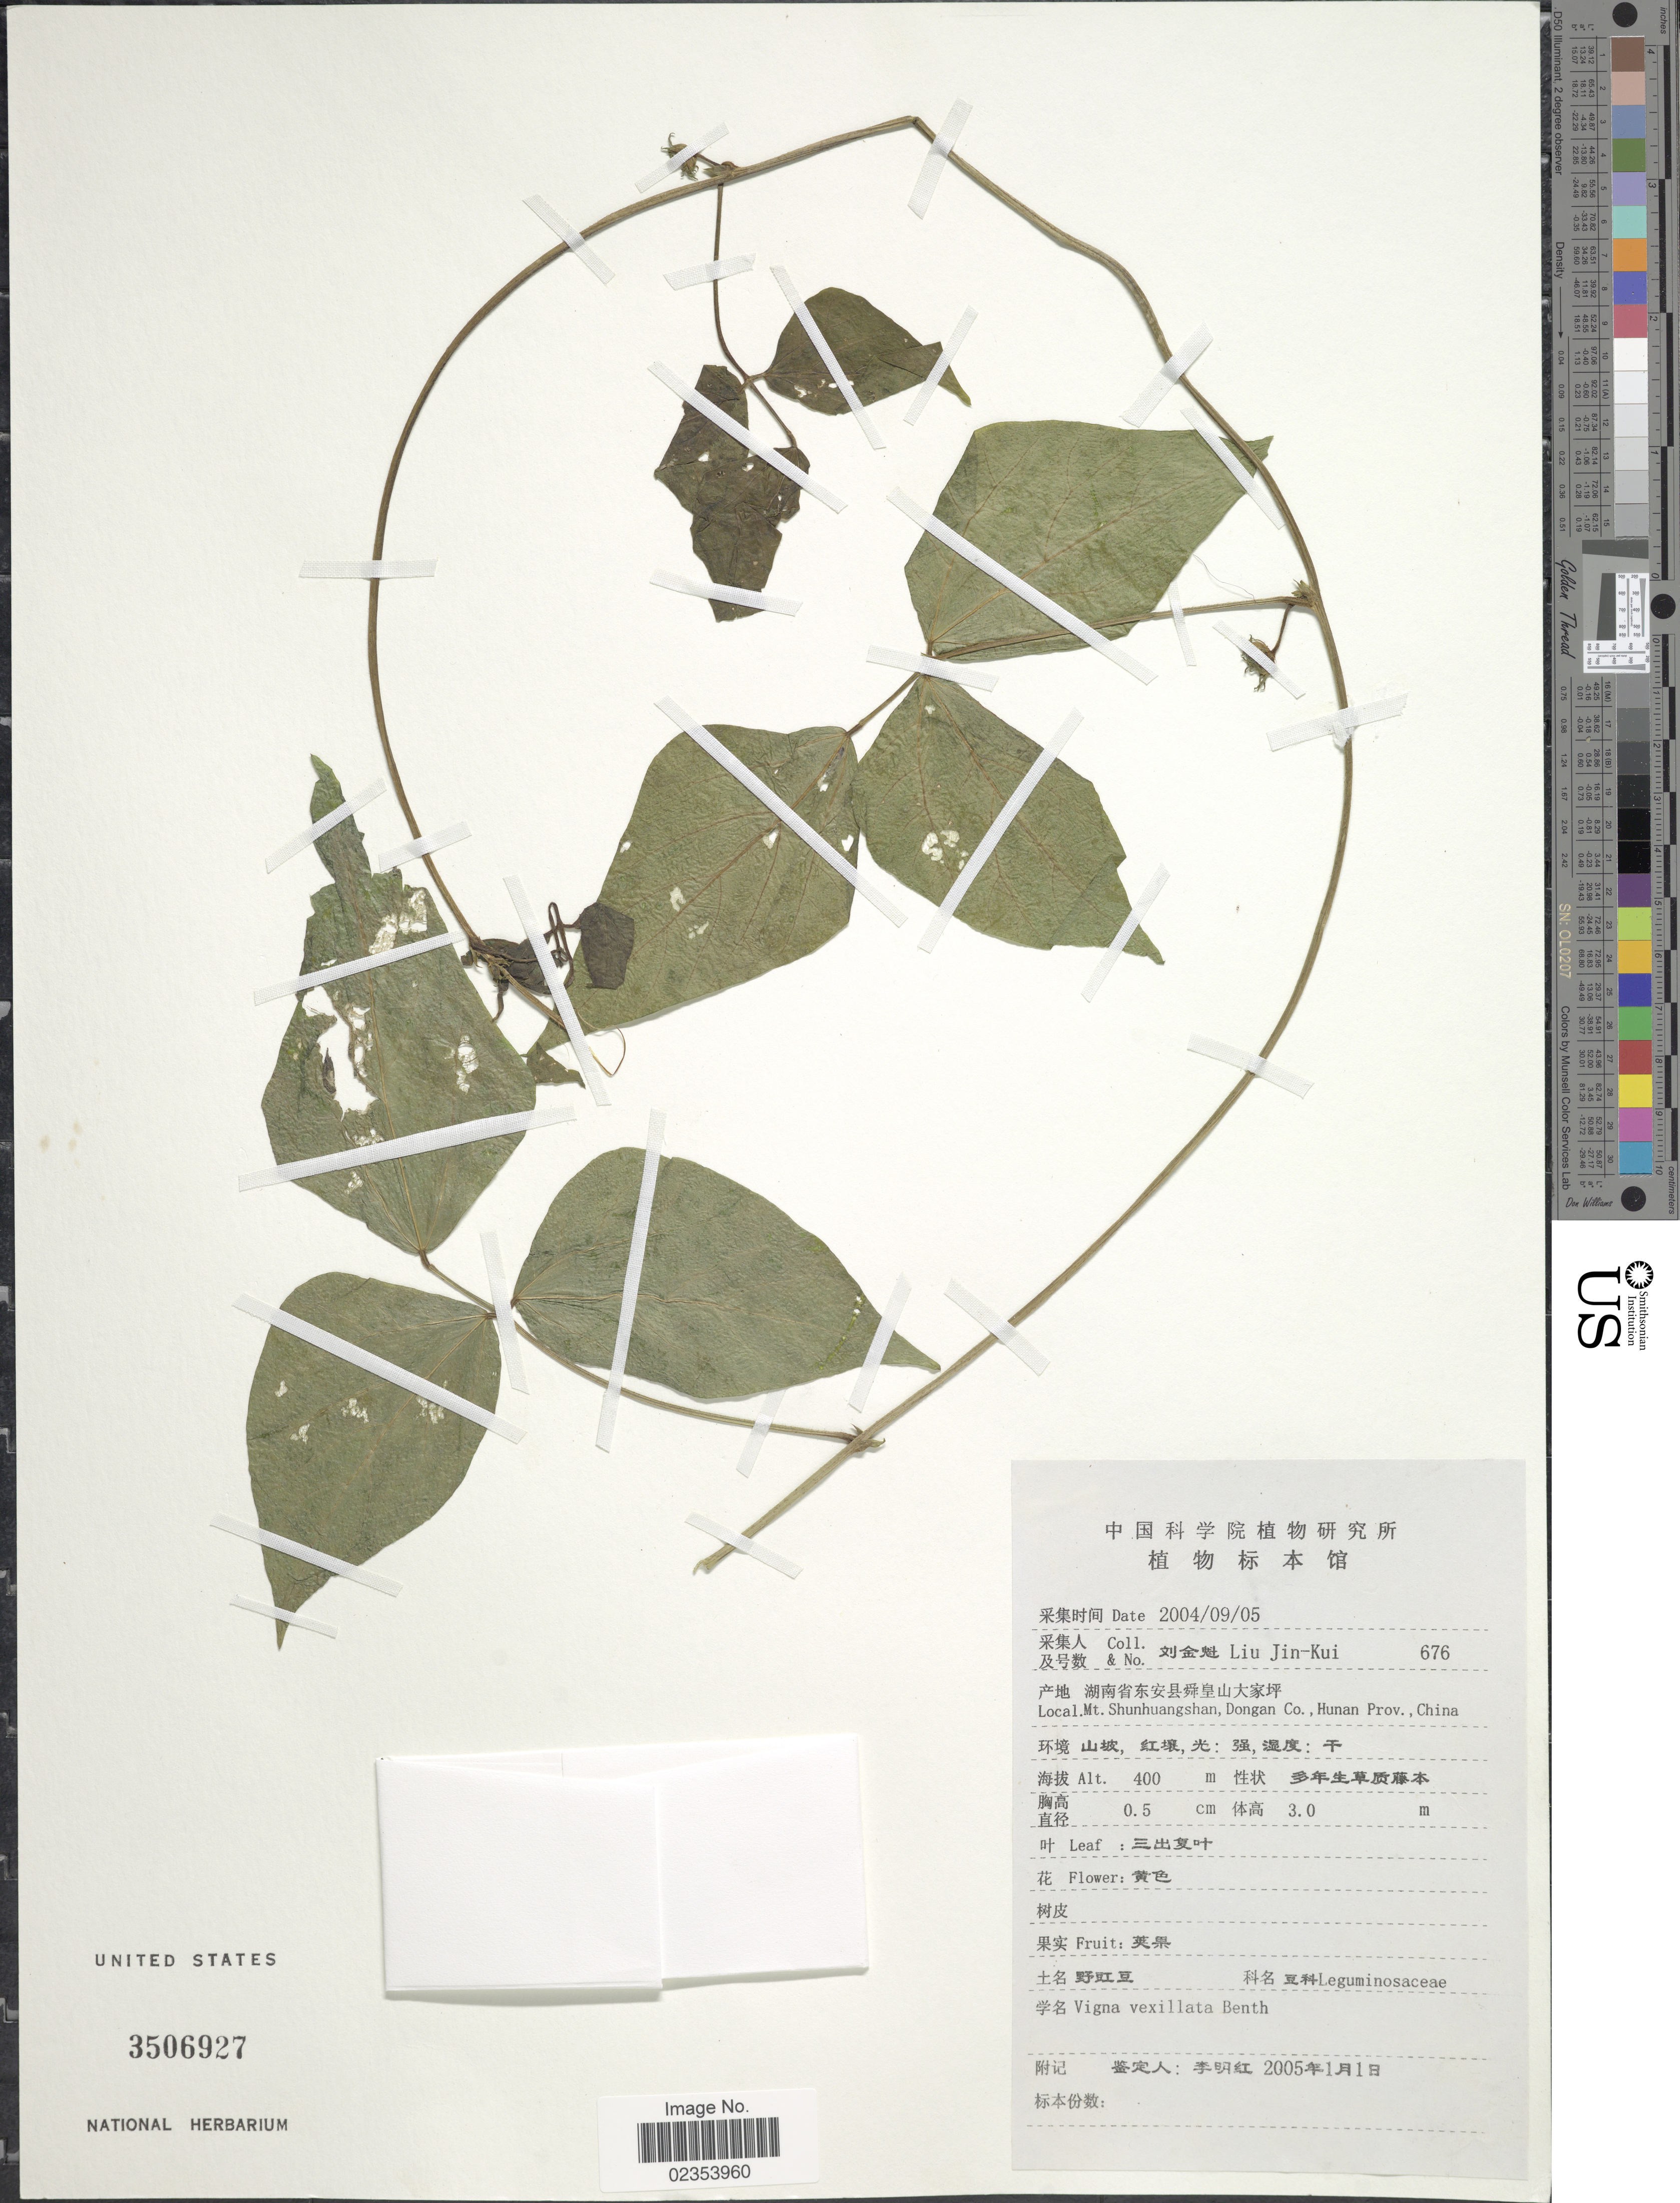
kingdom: Plantae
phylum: Tracheophyta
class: Magnoliopsida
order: Fabales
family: Fabaceae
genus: Vigna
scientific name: Vigna vexillata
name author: (L.) A. Rich.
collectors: Liu Jin-Kui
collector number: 676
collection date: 2004-09-05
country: China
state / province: Hunan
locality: Mt. Shunhuangshan, Dongan Co., Hunan Prov., China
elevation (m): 400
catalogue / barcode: US 3506927